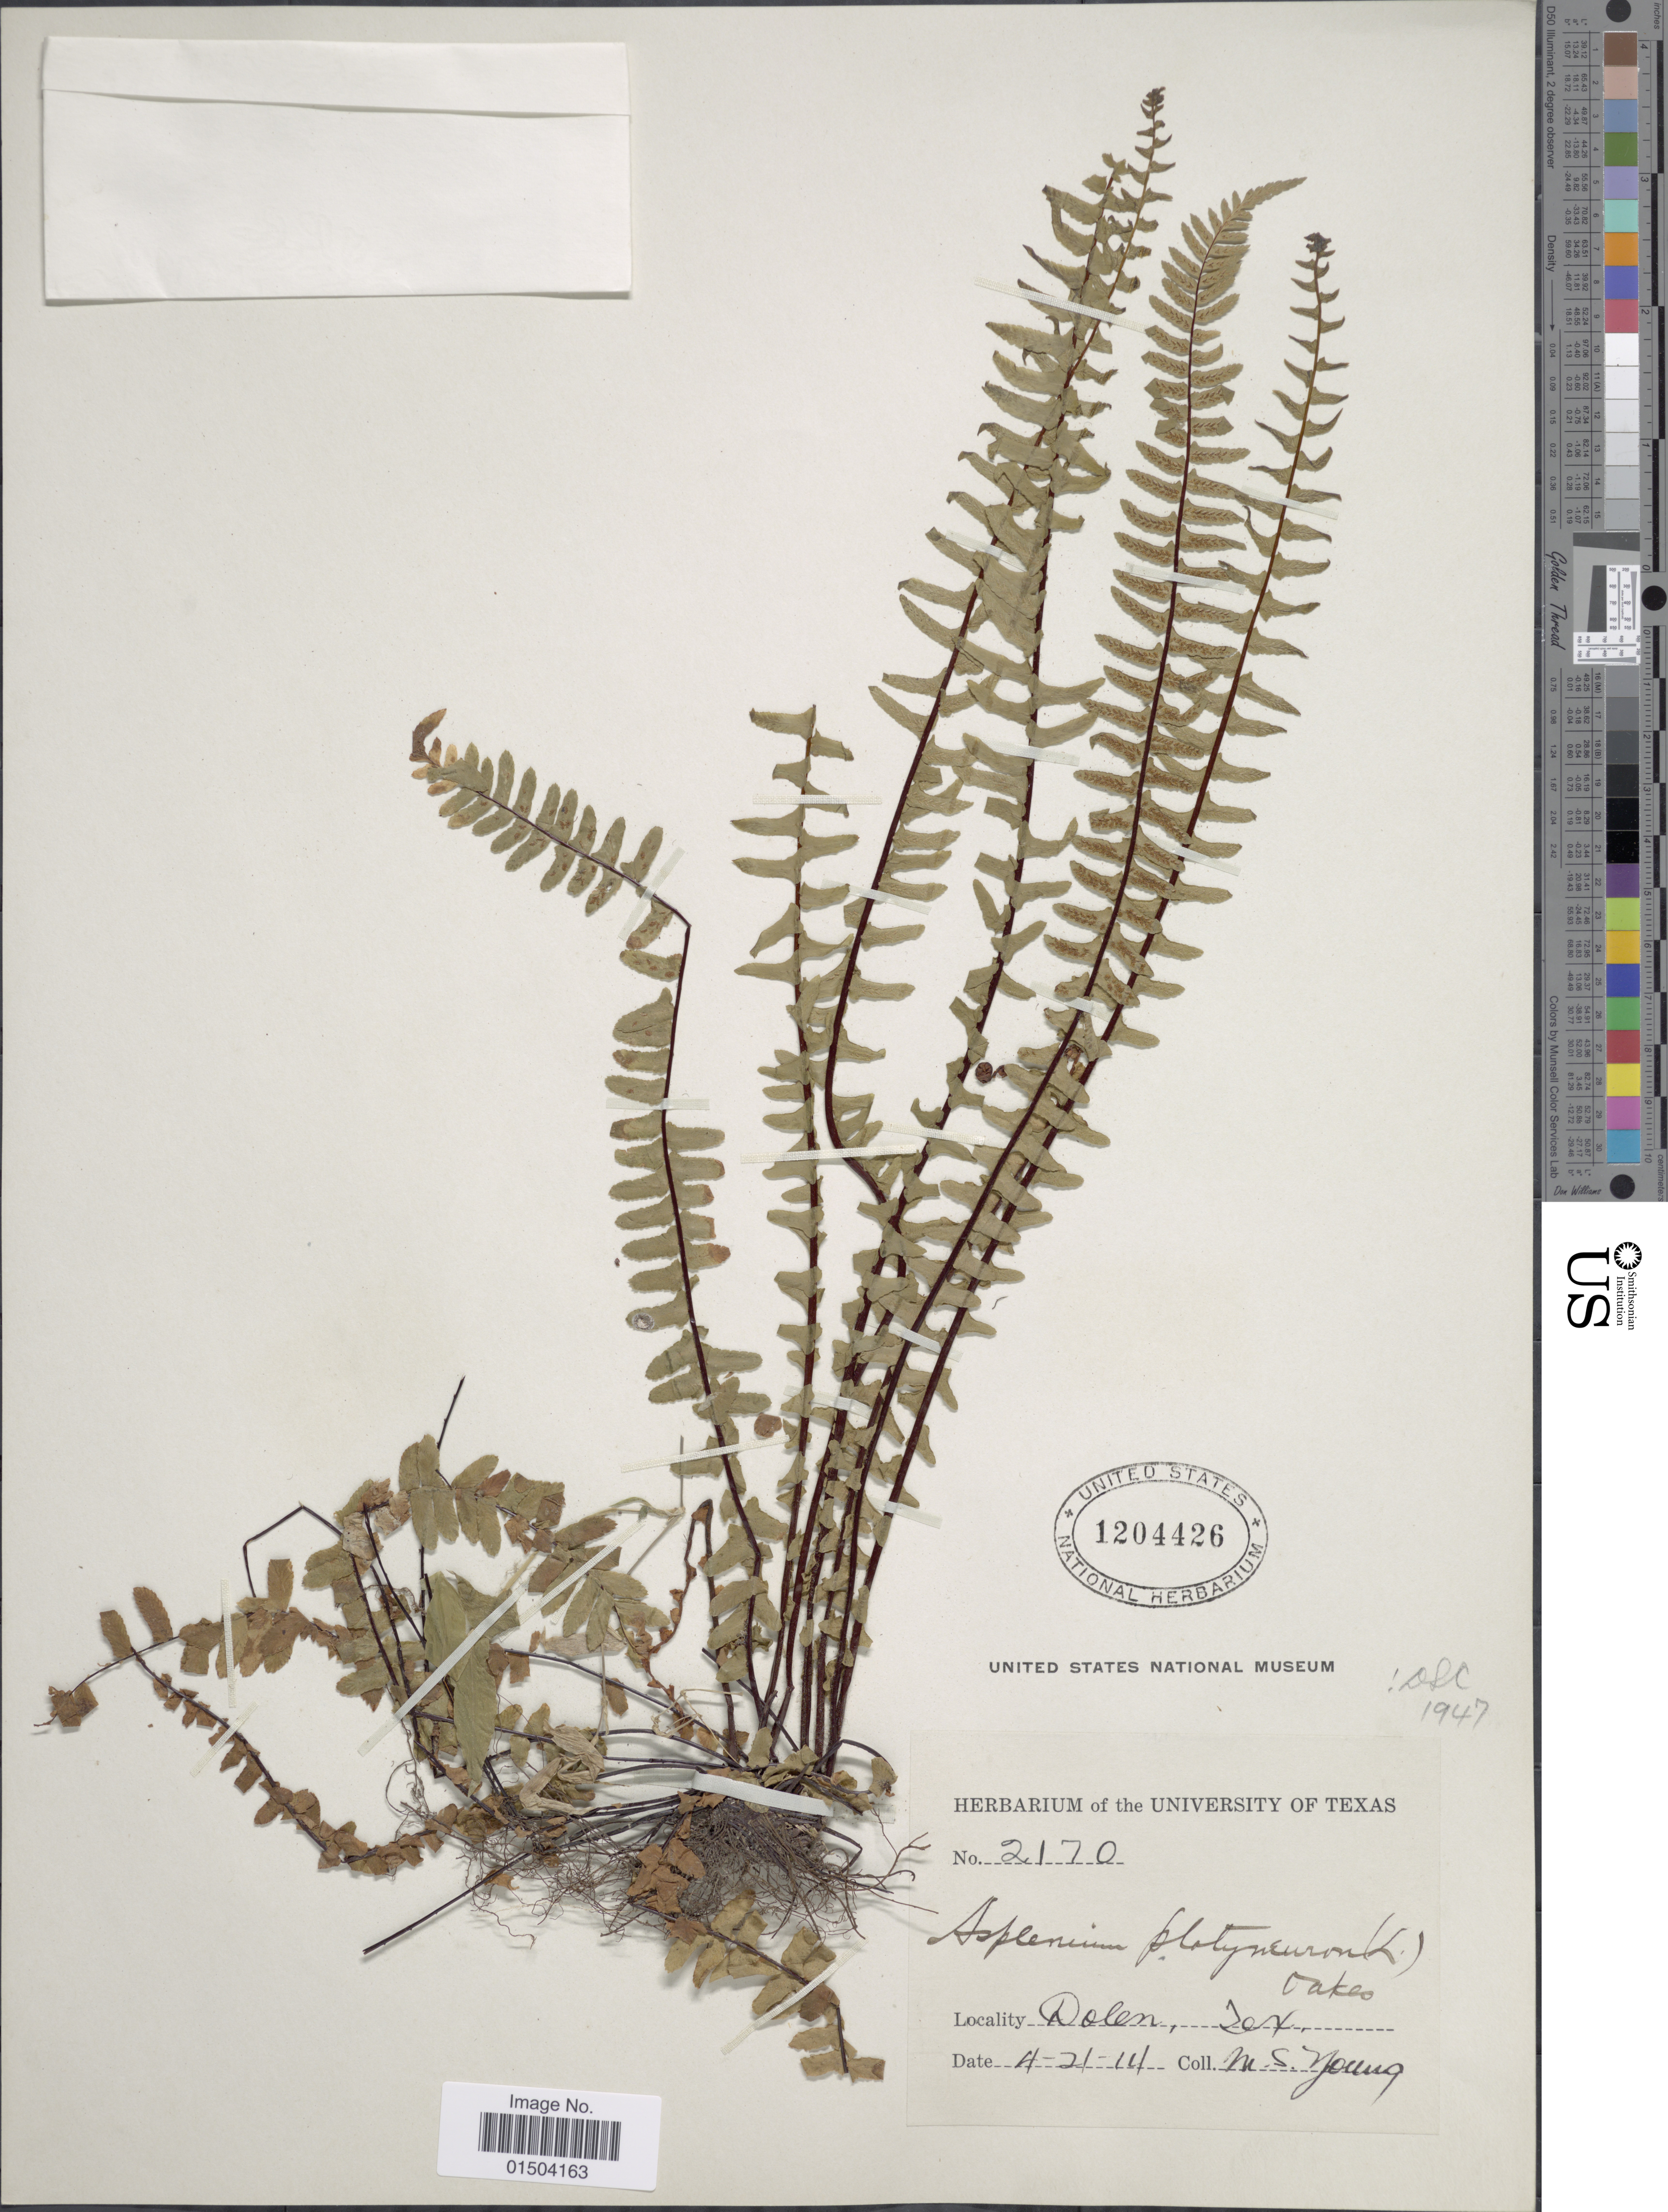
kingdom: Plantae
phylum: Tracheophyta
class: Polypodiopsida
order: Polypodiales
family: Aspleniaceae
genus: Asplenium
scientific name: Asplenium platyneuron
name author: (L.) Britton, Stearns & Poggenb.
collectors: M. Young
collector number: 2170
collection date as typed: Transcribed d/m/y: 21/4/14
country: United States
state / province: Texas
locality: Dolen.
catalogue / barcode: US 1204426